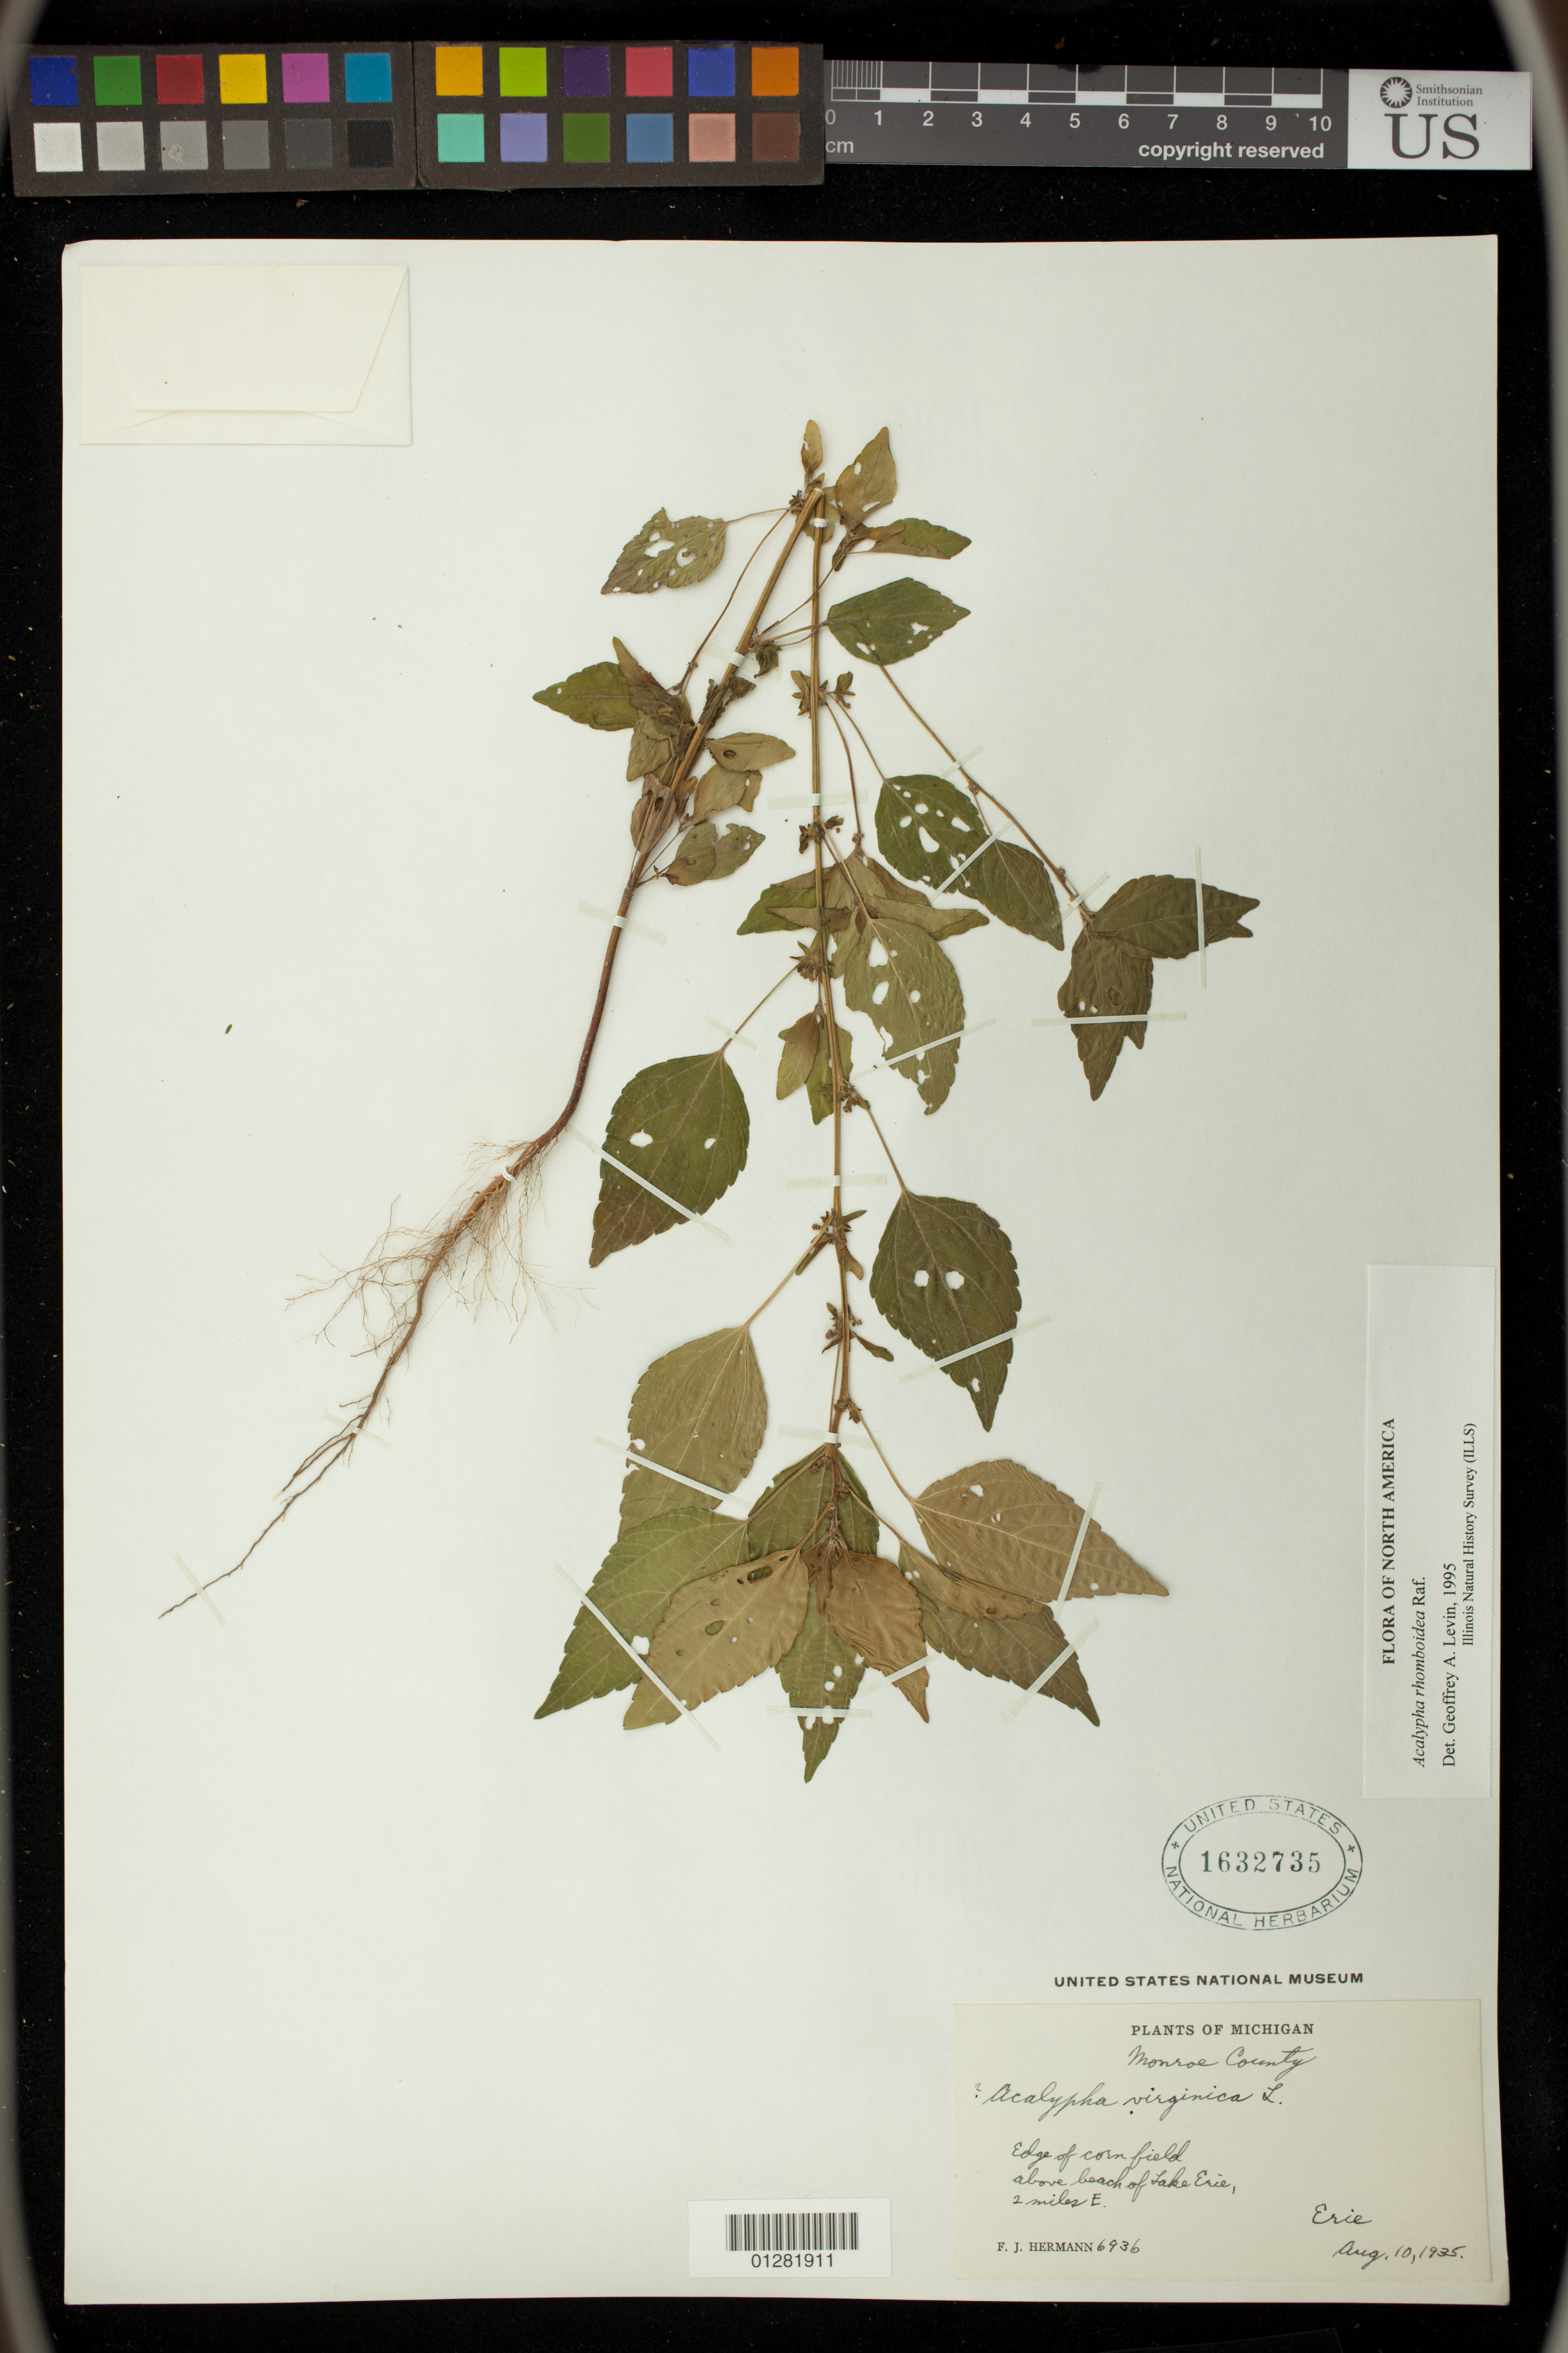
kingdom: Plantae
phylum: Tracheophyta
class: Magnoliopsida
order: Malpighiales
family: Euphorbiaceae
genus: Acalypha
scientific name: Acalypha rhomboidea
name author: Raf.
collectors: F. J. Hermann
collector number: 6936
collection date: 1935-08-10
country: United States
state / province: Michigan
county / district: Monroe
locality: Edge of cornfield above beach of Lake Erie, 2 miles E.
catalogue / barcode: US 1632735